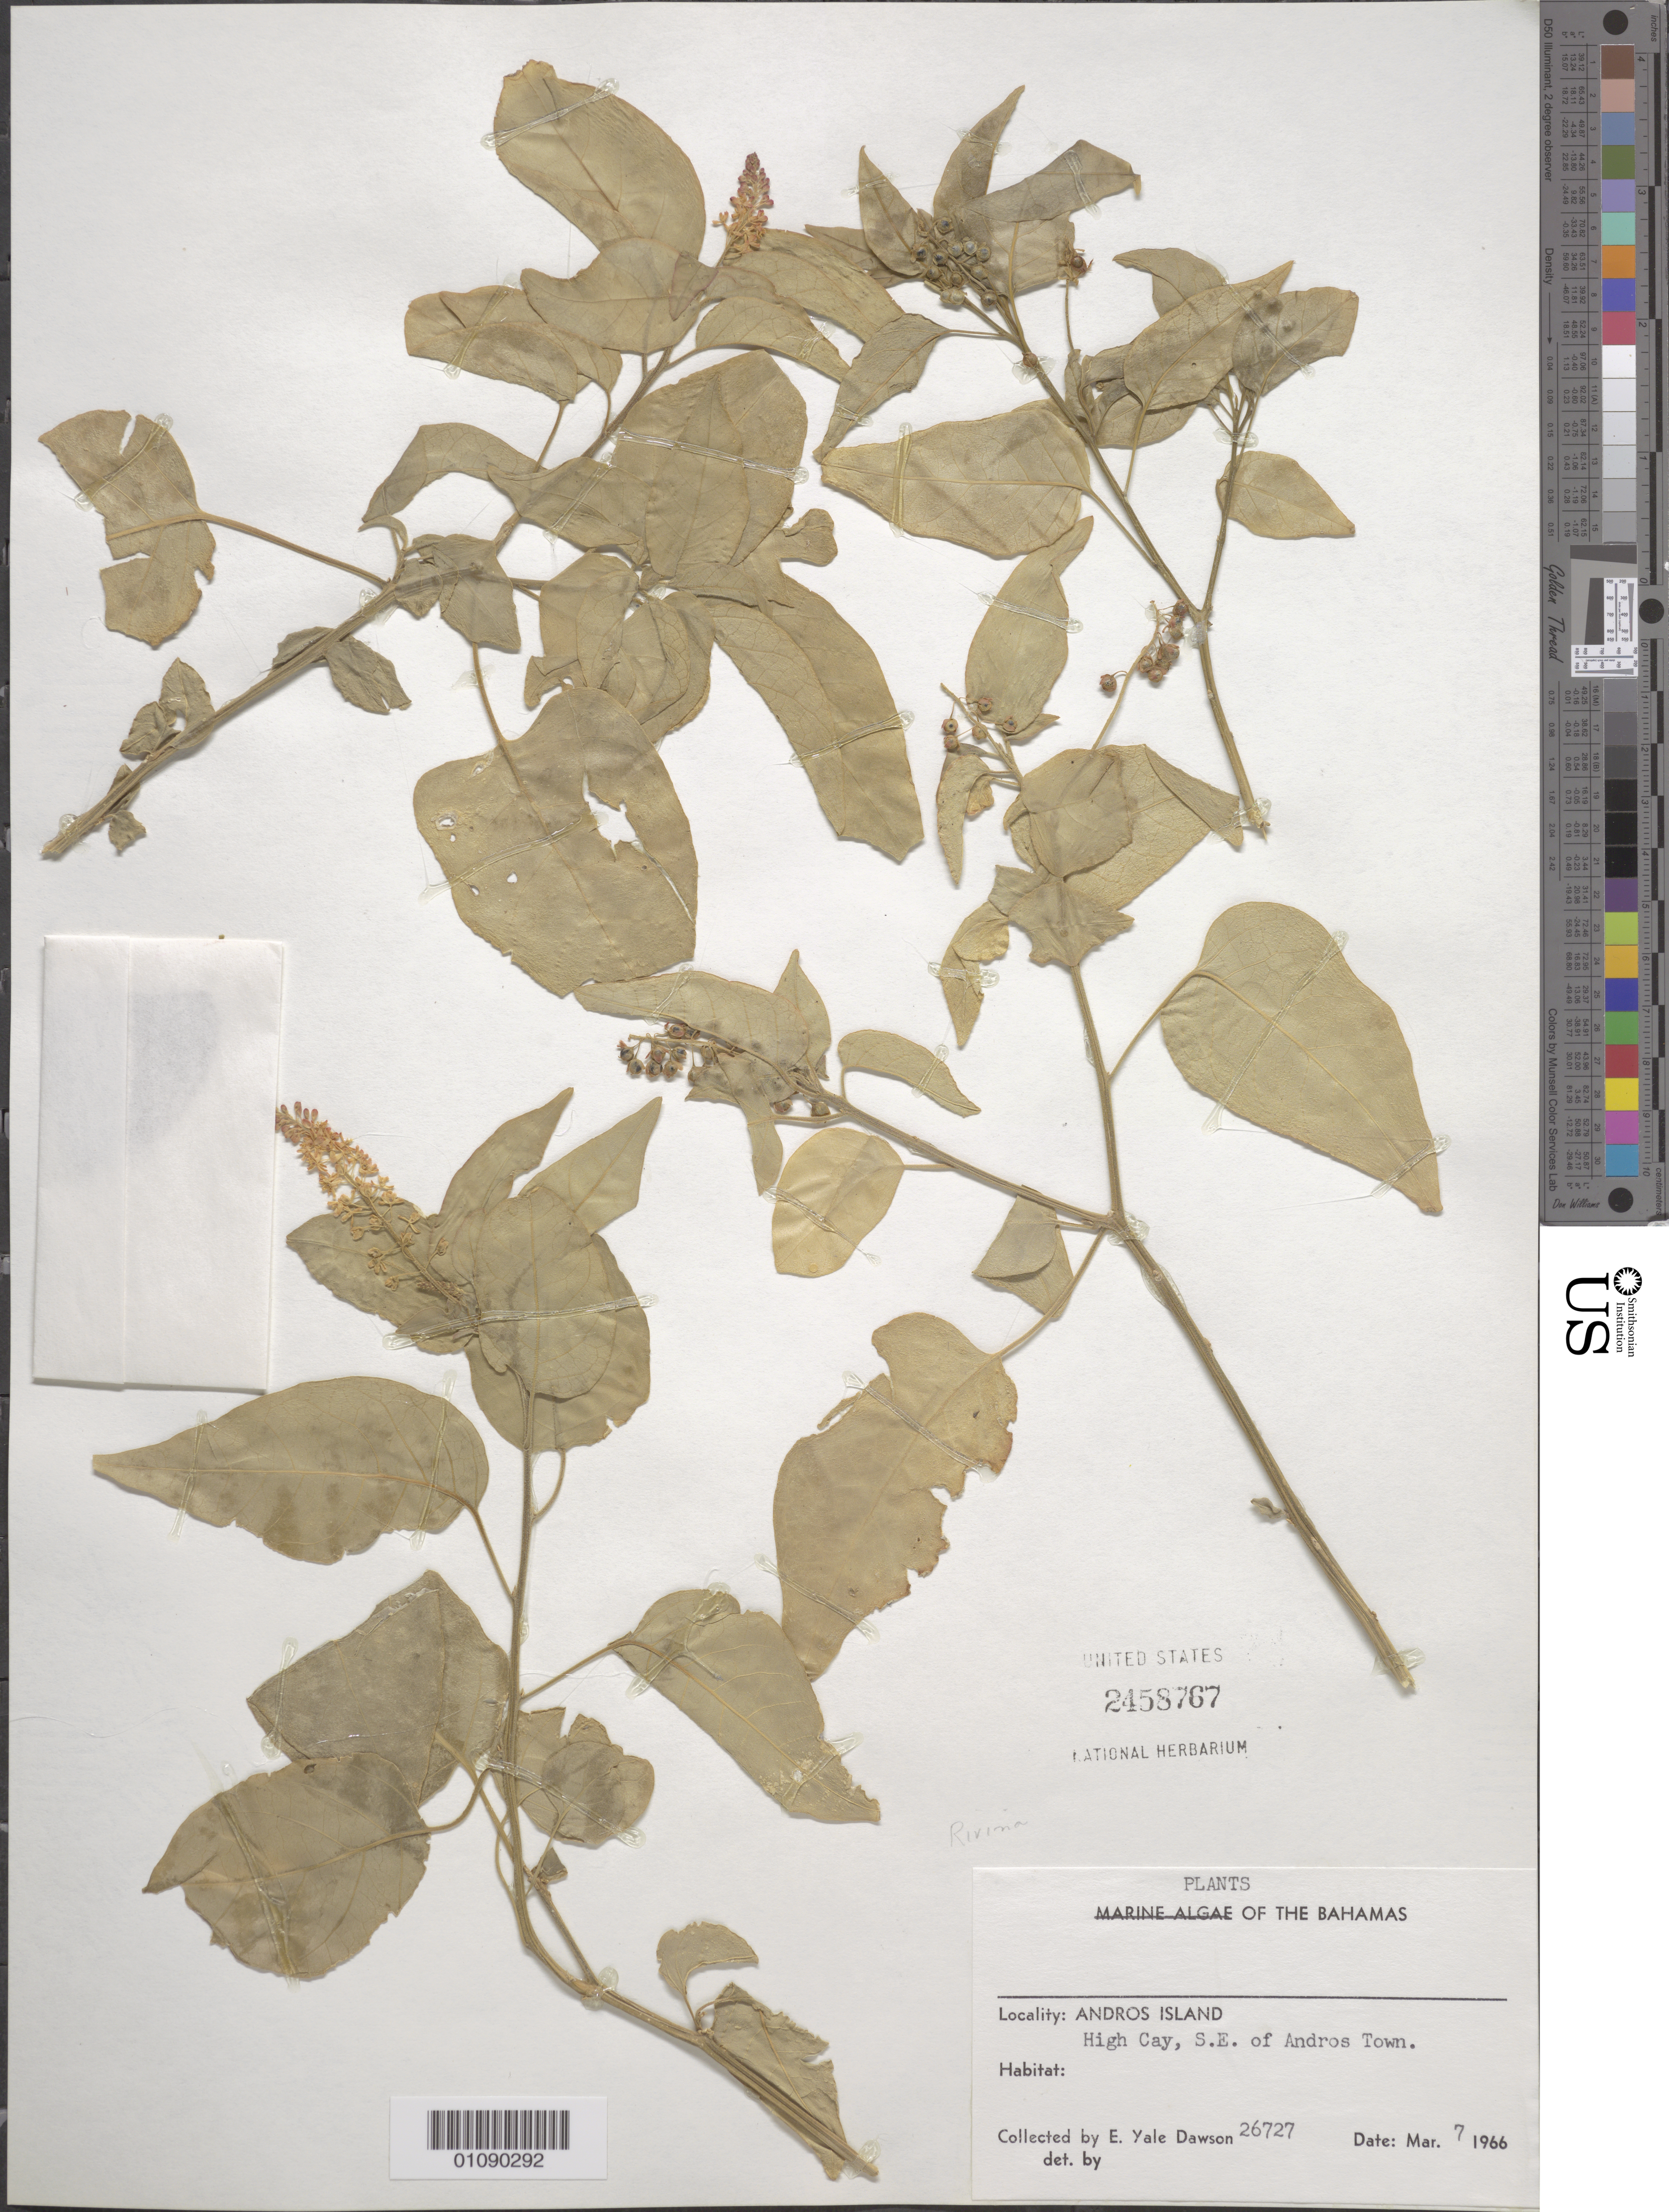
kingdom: Plantae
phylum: Tracheophyta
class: Magnoliopsida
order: Caryophyllales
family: Phytolaccaceae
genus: Rivina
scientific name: Rivina humilis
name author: L.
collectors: E. Y. Dawson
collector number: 26727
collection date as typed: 07 Mar 1966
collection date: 1966-03-07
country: Bahamas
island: Andros I.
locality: Andros, High Cay, SE of Andros Town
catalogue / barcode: US 2458767